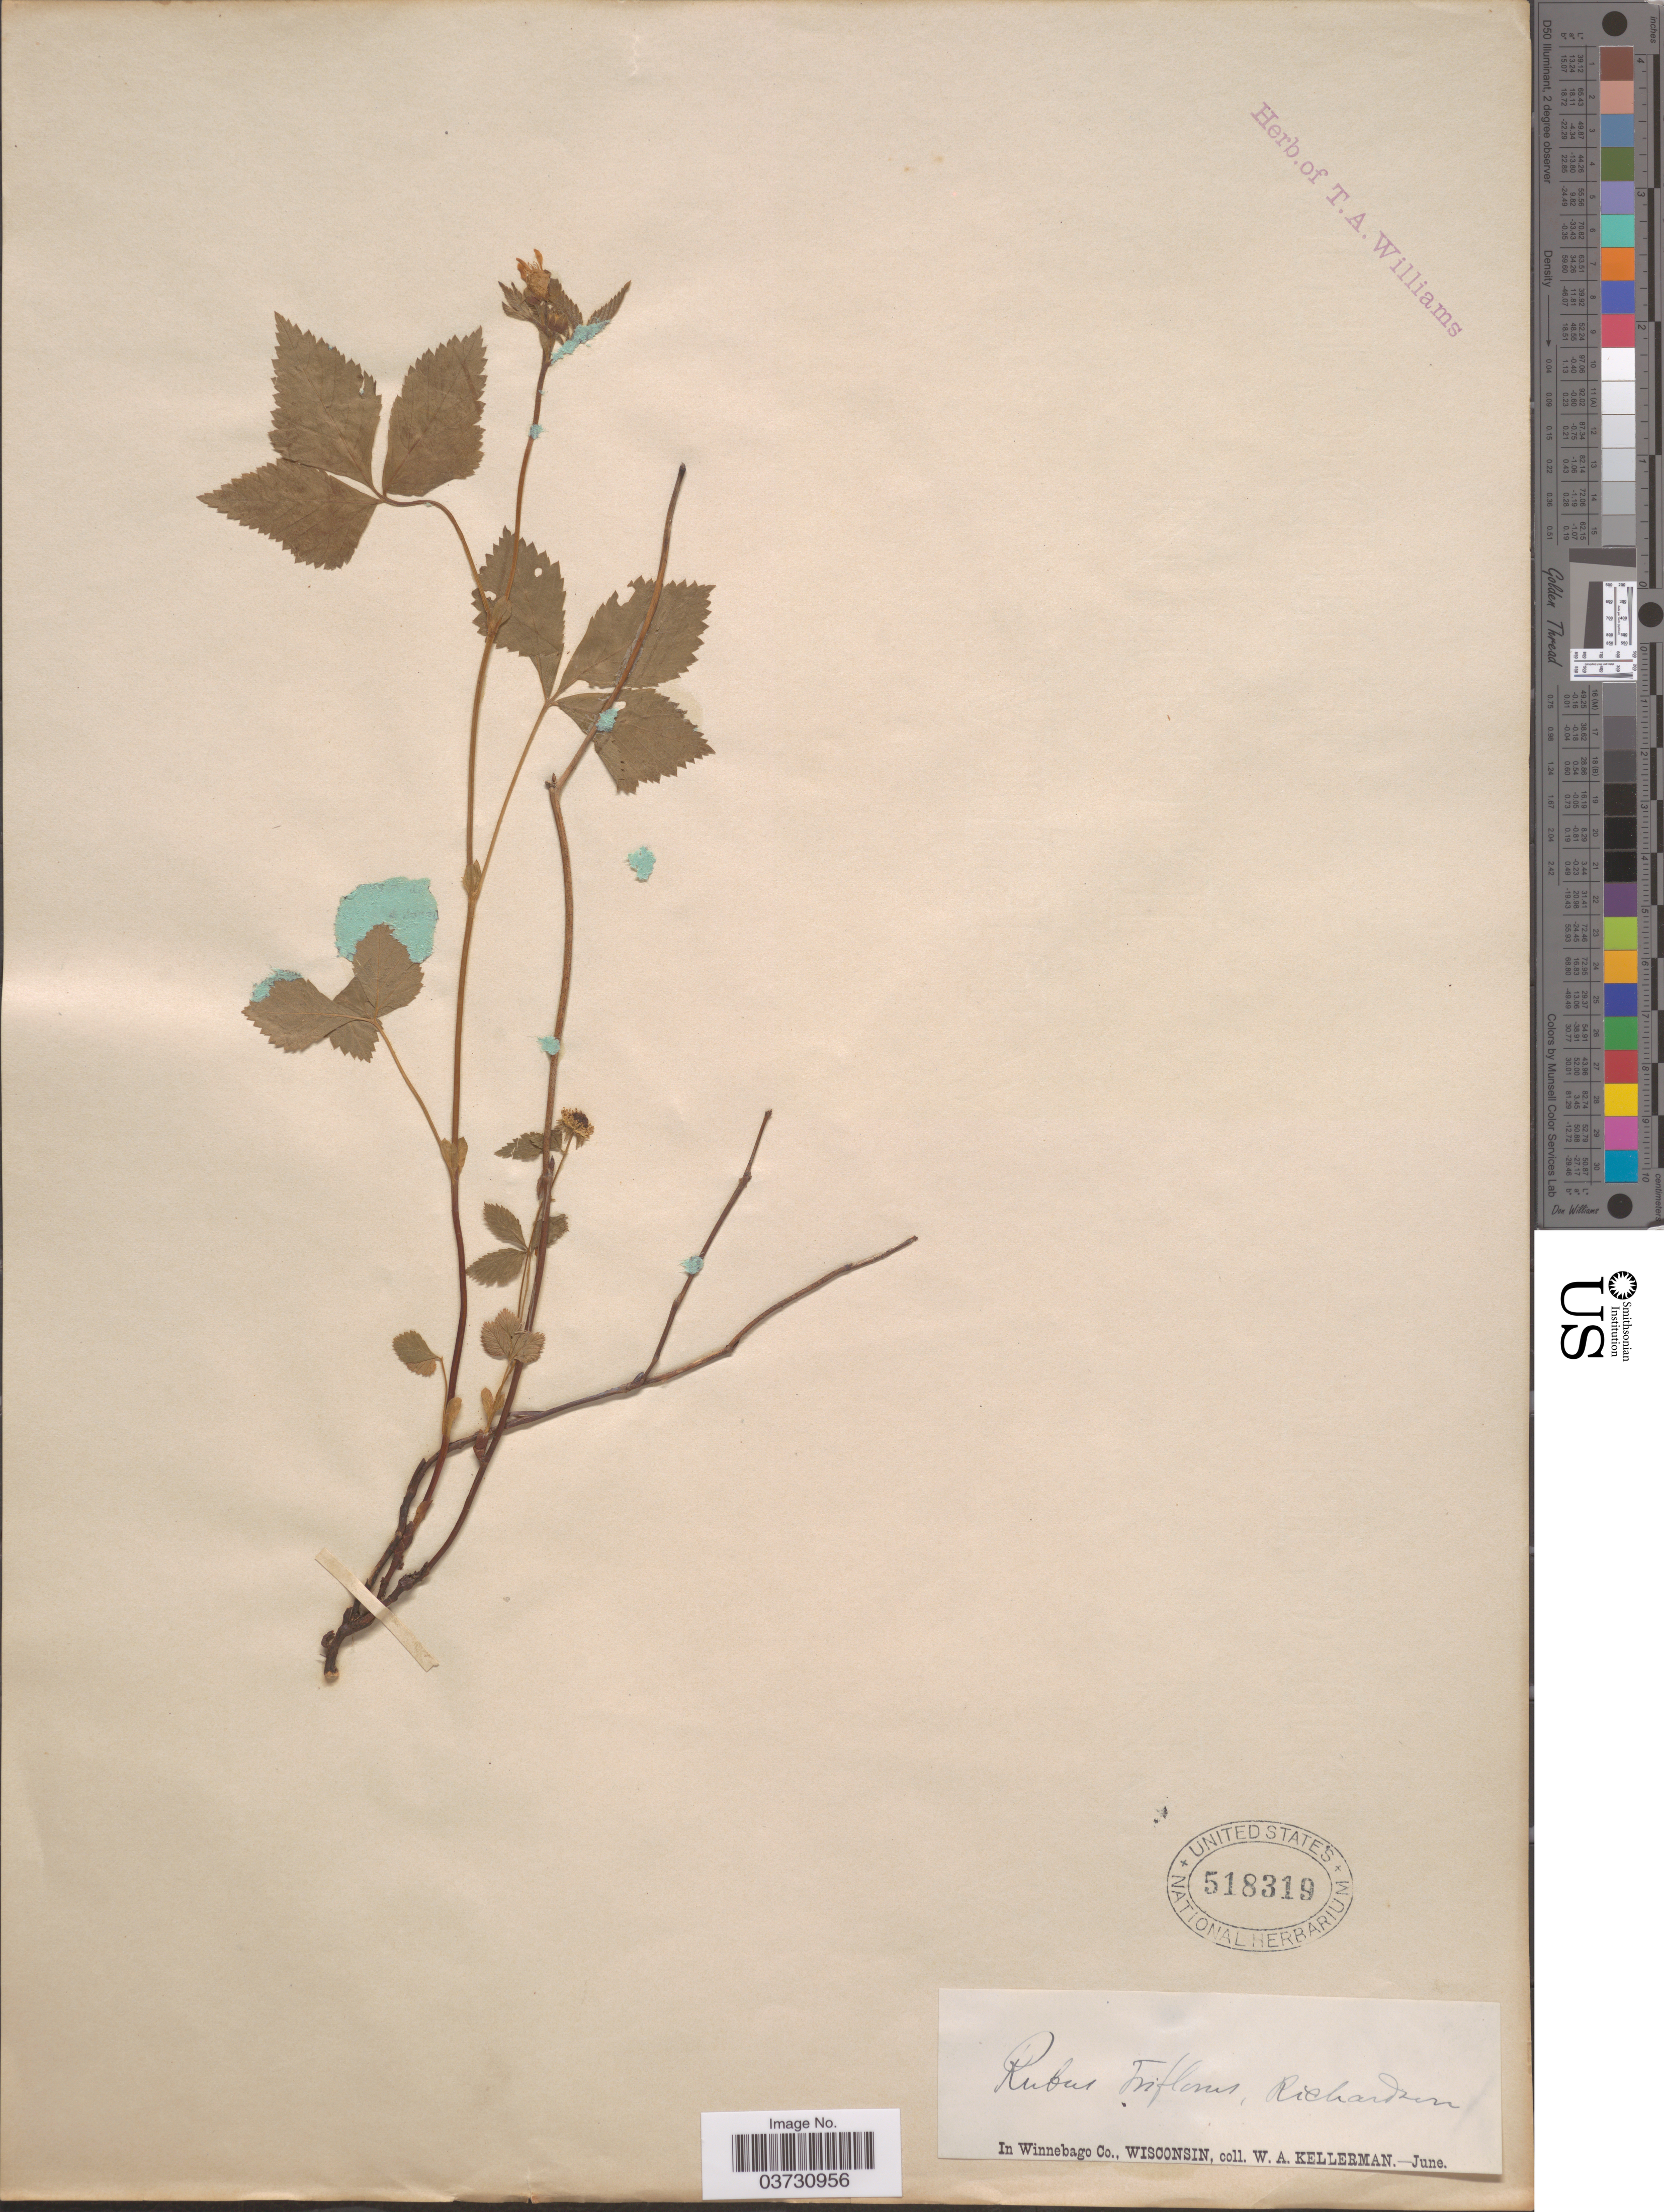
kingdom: Plantae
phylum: Tracheophyta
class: Magnoliopsida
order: Rosales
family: Rosaceae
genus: Rubus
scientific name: Rubus pubescens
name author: Raf.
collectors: W. Kellerman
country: United States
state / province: Wisconsin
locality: In Winnebago Co.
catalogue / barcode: US 518319